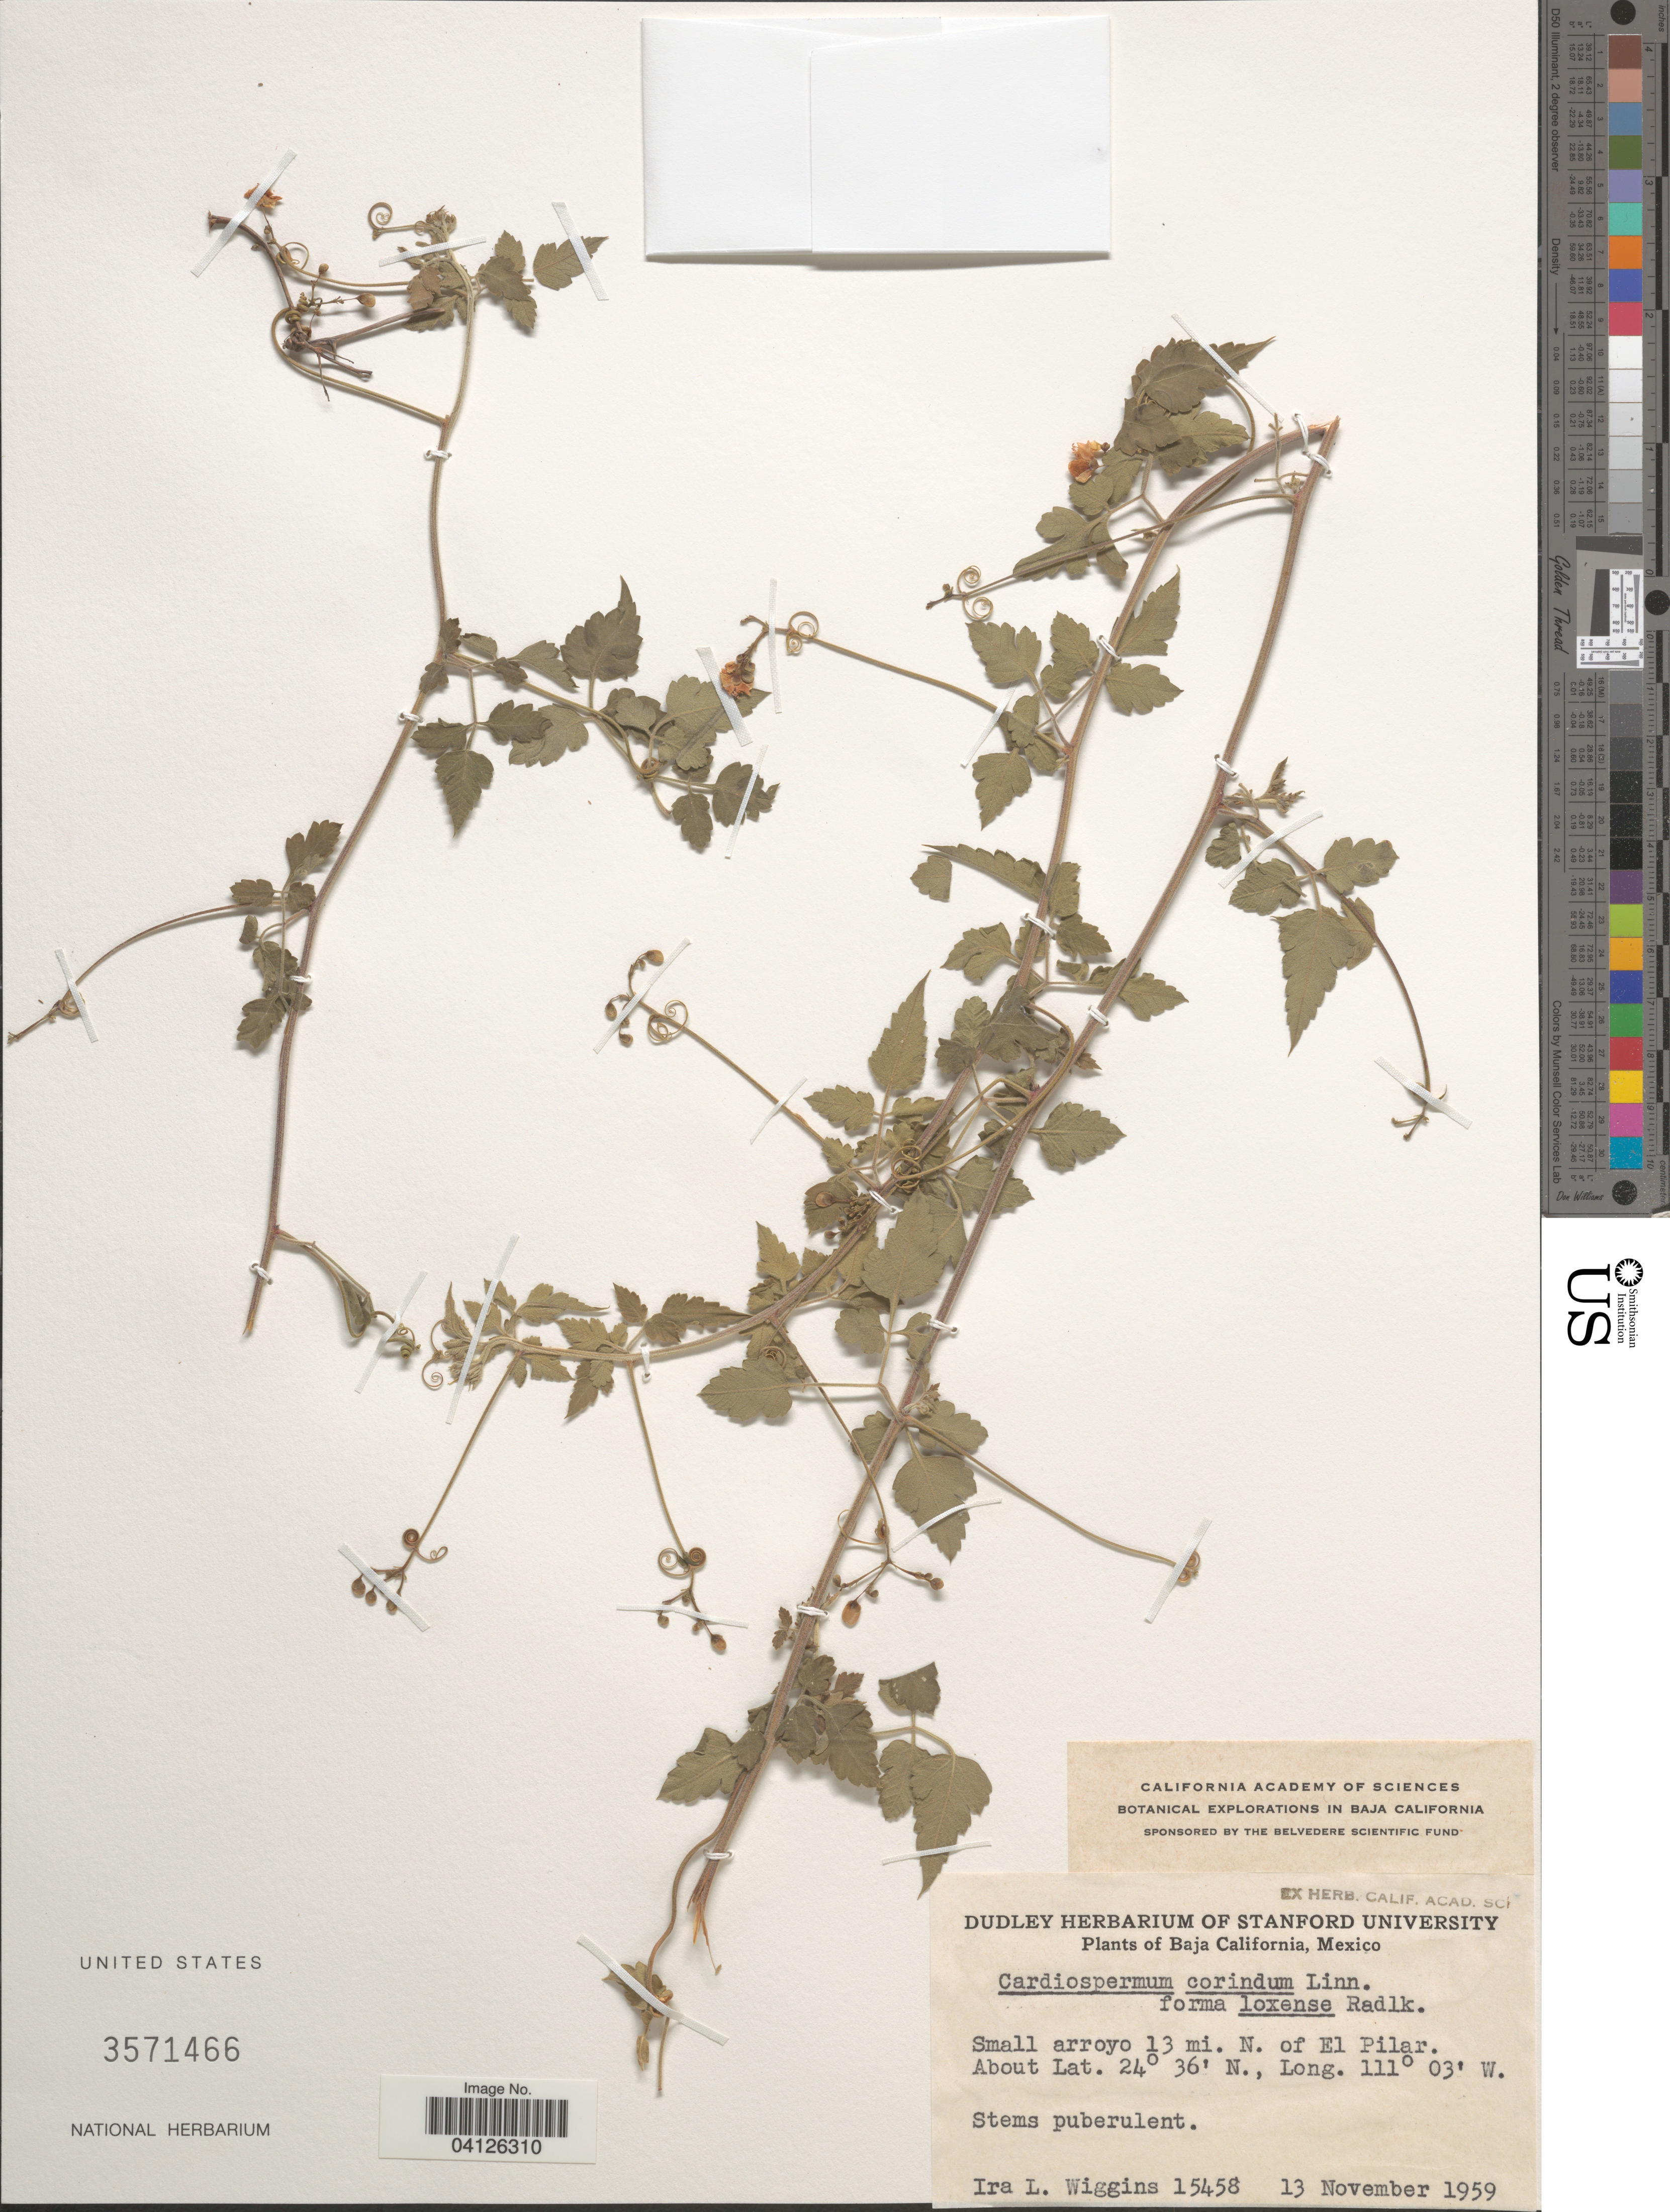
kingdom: Plantae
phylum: Tracheophyta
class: Magnoliopsida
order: Sapindales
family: Sapindaceae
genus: Cardiospermum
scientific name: Cardiospermum corindum f. loxense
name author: (Kunth) Radlk.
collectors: I. L. Wiggins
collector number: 15458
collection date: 1959-11-13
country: Mexico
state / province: Baja California Sur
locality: California Academy of Sciences Botanical Explorations in Baja California. Small arroyo 13 mi. N. of El Pilar.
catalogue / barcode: US 3571466